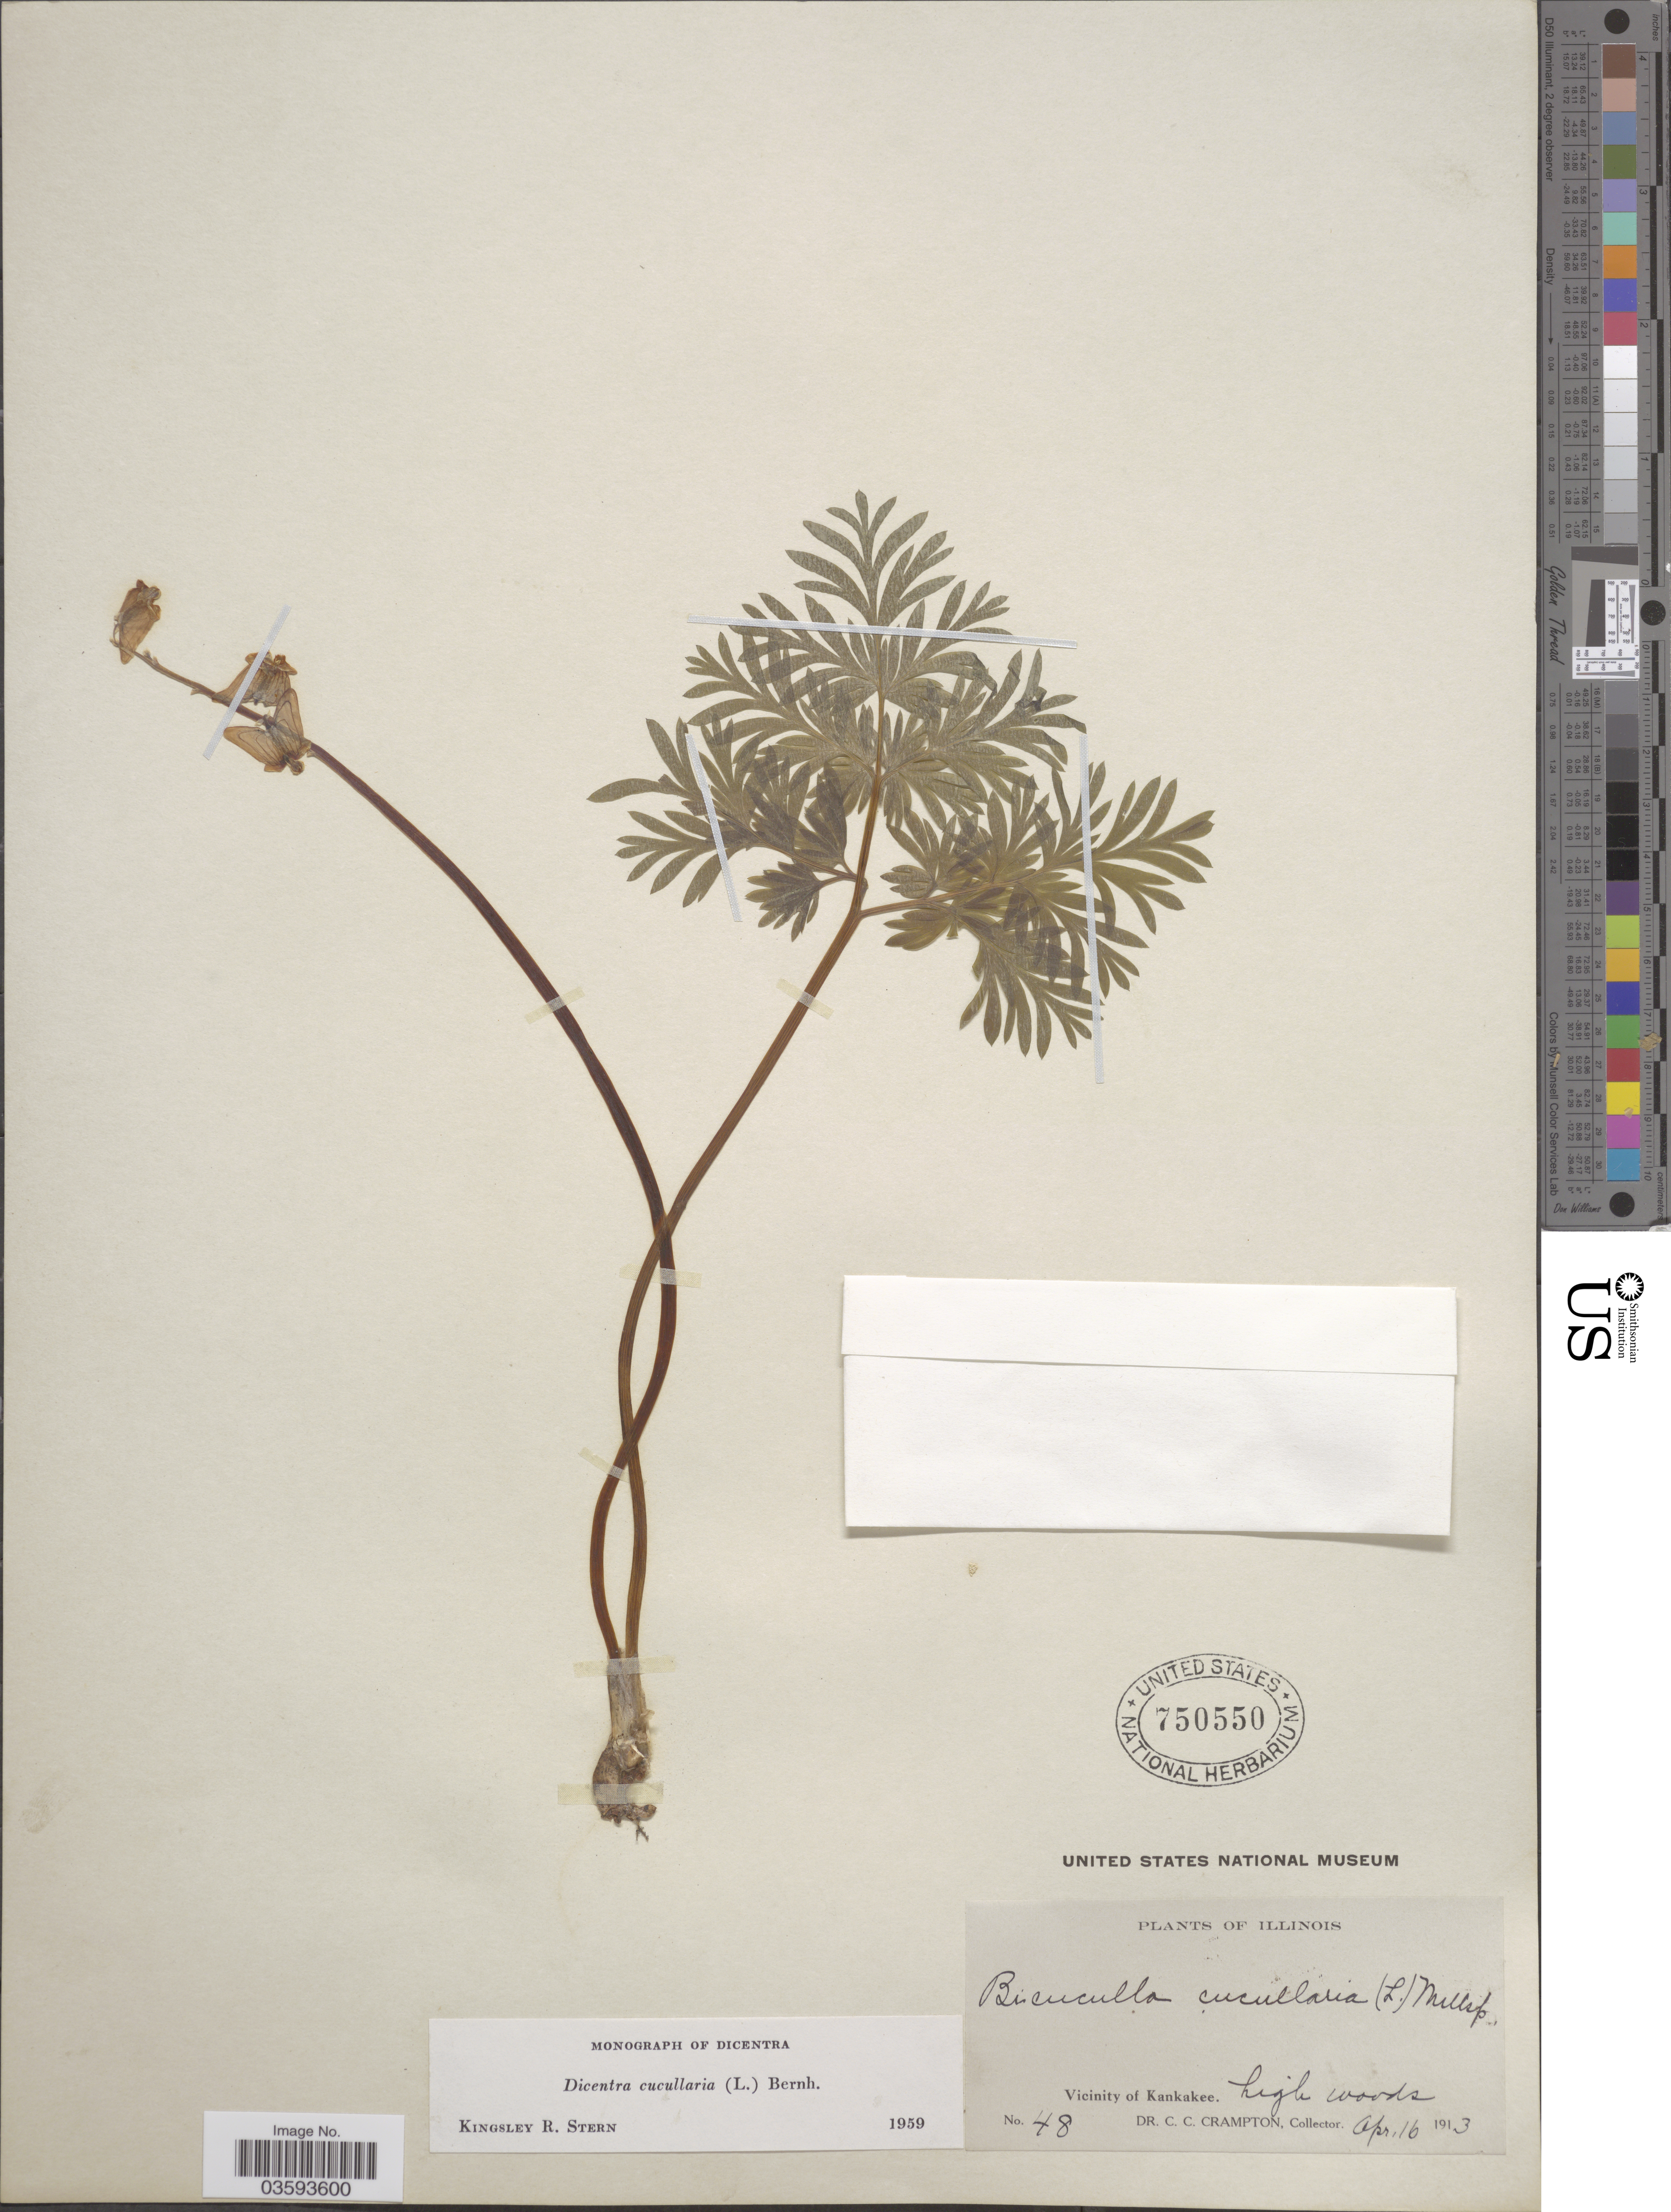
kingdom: Plantae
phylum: Tracheophyta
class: Magnoliopsida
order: Ranunculales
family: Papaveraceae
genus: Dicentra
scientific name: Dicentra cucullaria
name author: (L.) Bernh.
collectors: C. Crampton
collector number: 48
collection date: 1913-04-16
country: United States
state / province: Illinois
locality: Vicinity of Kankakee.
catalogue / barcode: US 750550